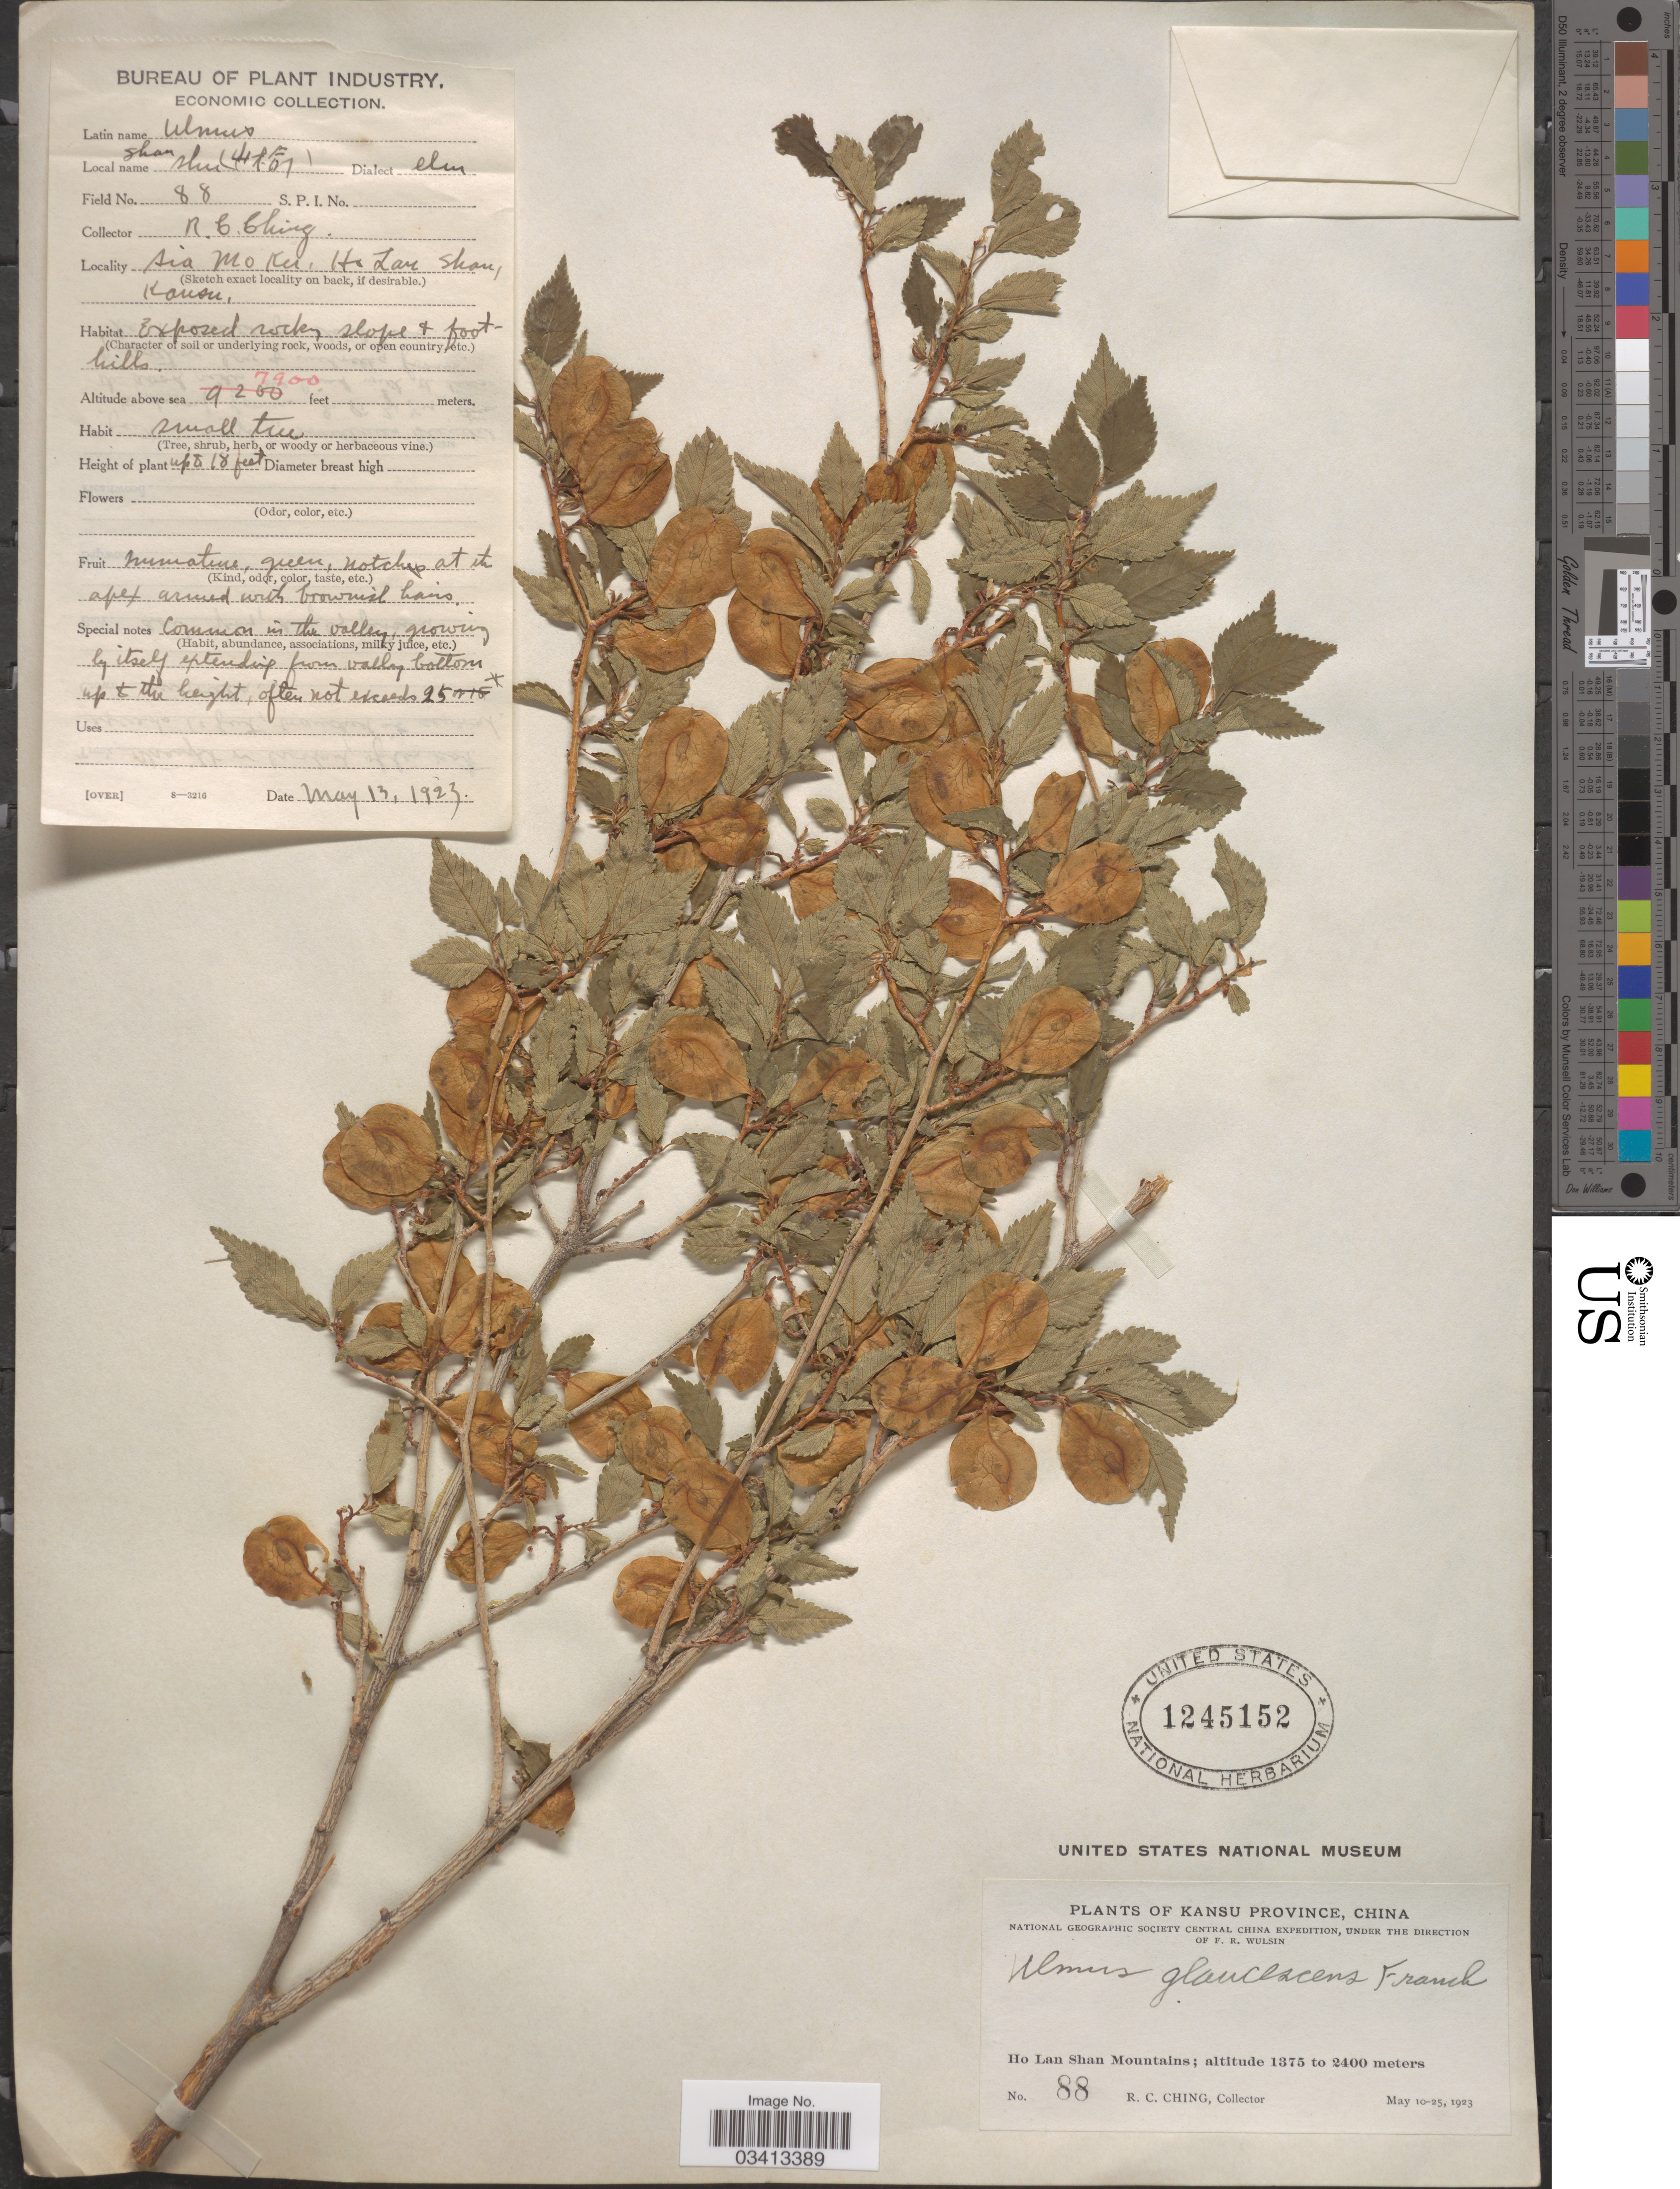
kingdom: Plantae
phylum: Tracheophyta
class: Magnoliopsida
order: Rosales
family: Ulmaceae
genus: Ulmus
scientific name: Ulmus glaucescens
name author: Franch.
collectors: R. C. Ching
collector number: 88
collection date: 1923-05-13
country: China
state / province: Gansu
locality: Sia Mo Kei, Ho Lan Shan. Kansu Province. Ho Lan Shan Mountains.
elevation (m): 2408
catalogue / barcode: US 1245152